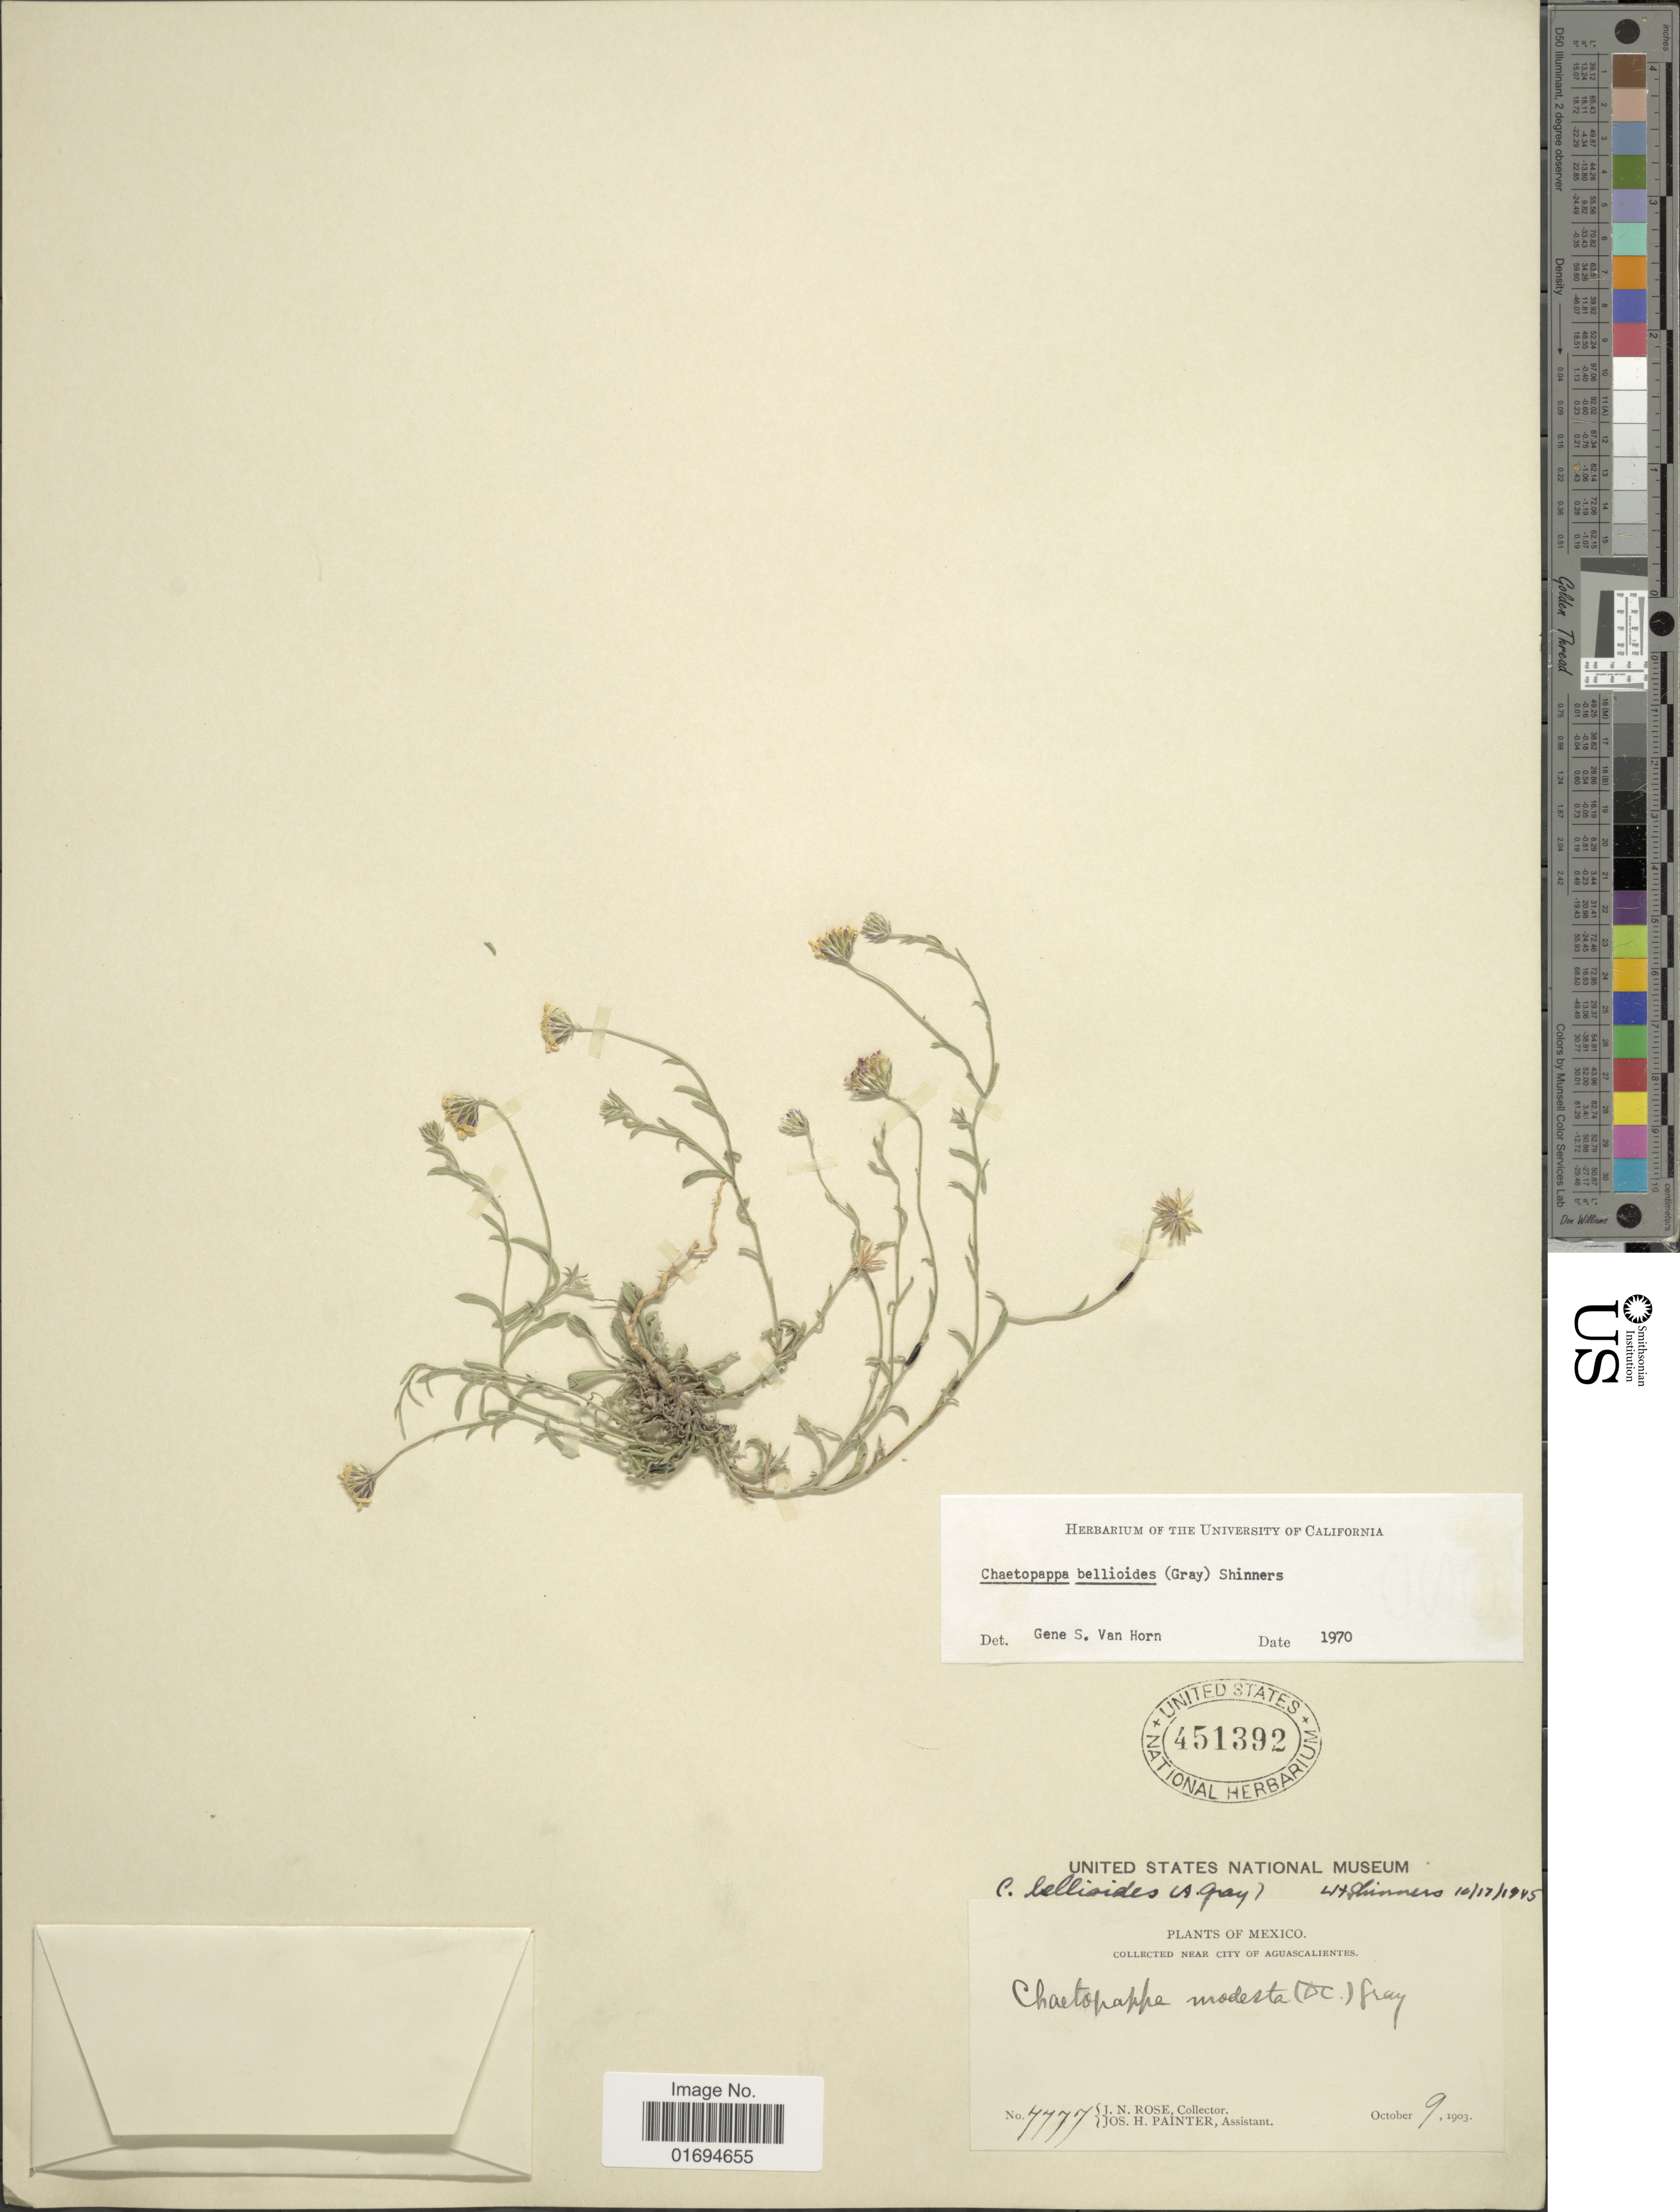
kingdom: Plantae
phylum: Tracheophyta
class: Magnoliopsida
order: Asterales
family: Asteraceae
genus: Chaetopappa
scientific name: Chaetopappa bellioides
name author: (A. Gray) Shinners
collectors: J. N. Rose & J. H. Painter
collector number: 7777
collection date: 1903-10-09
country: Mexico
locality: Near city of Aguascalientes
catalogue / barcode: US 451392